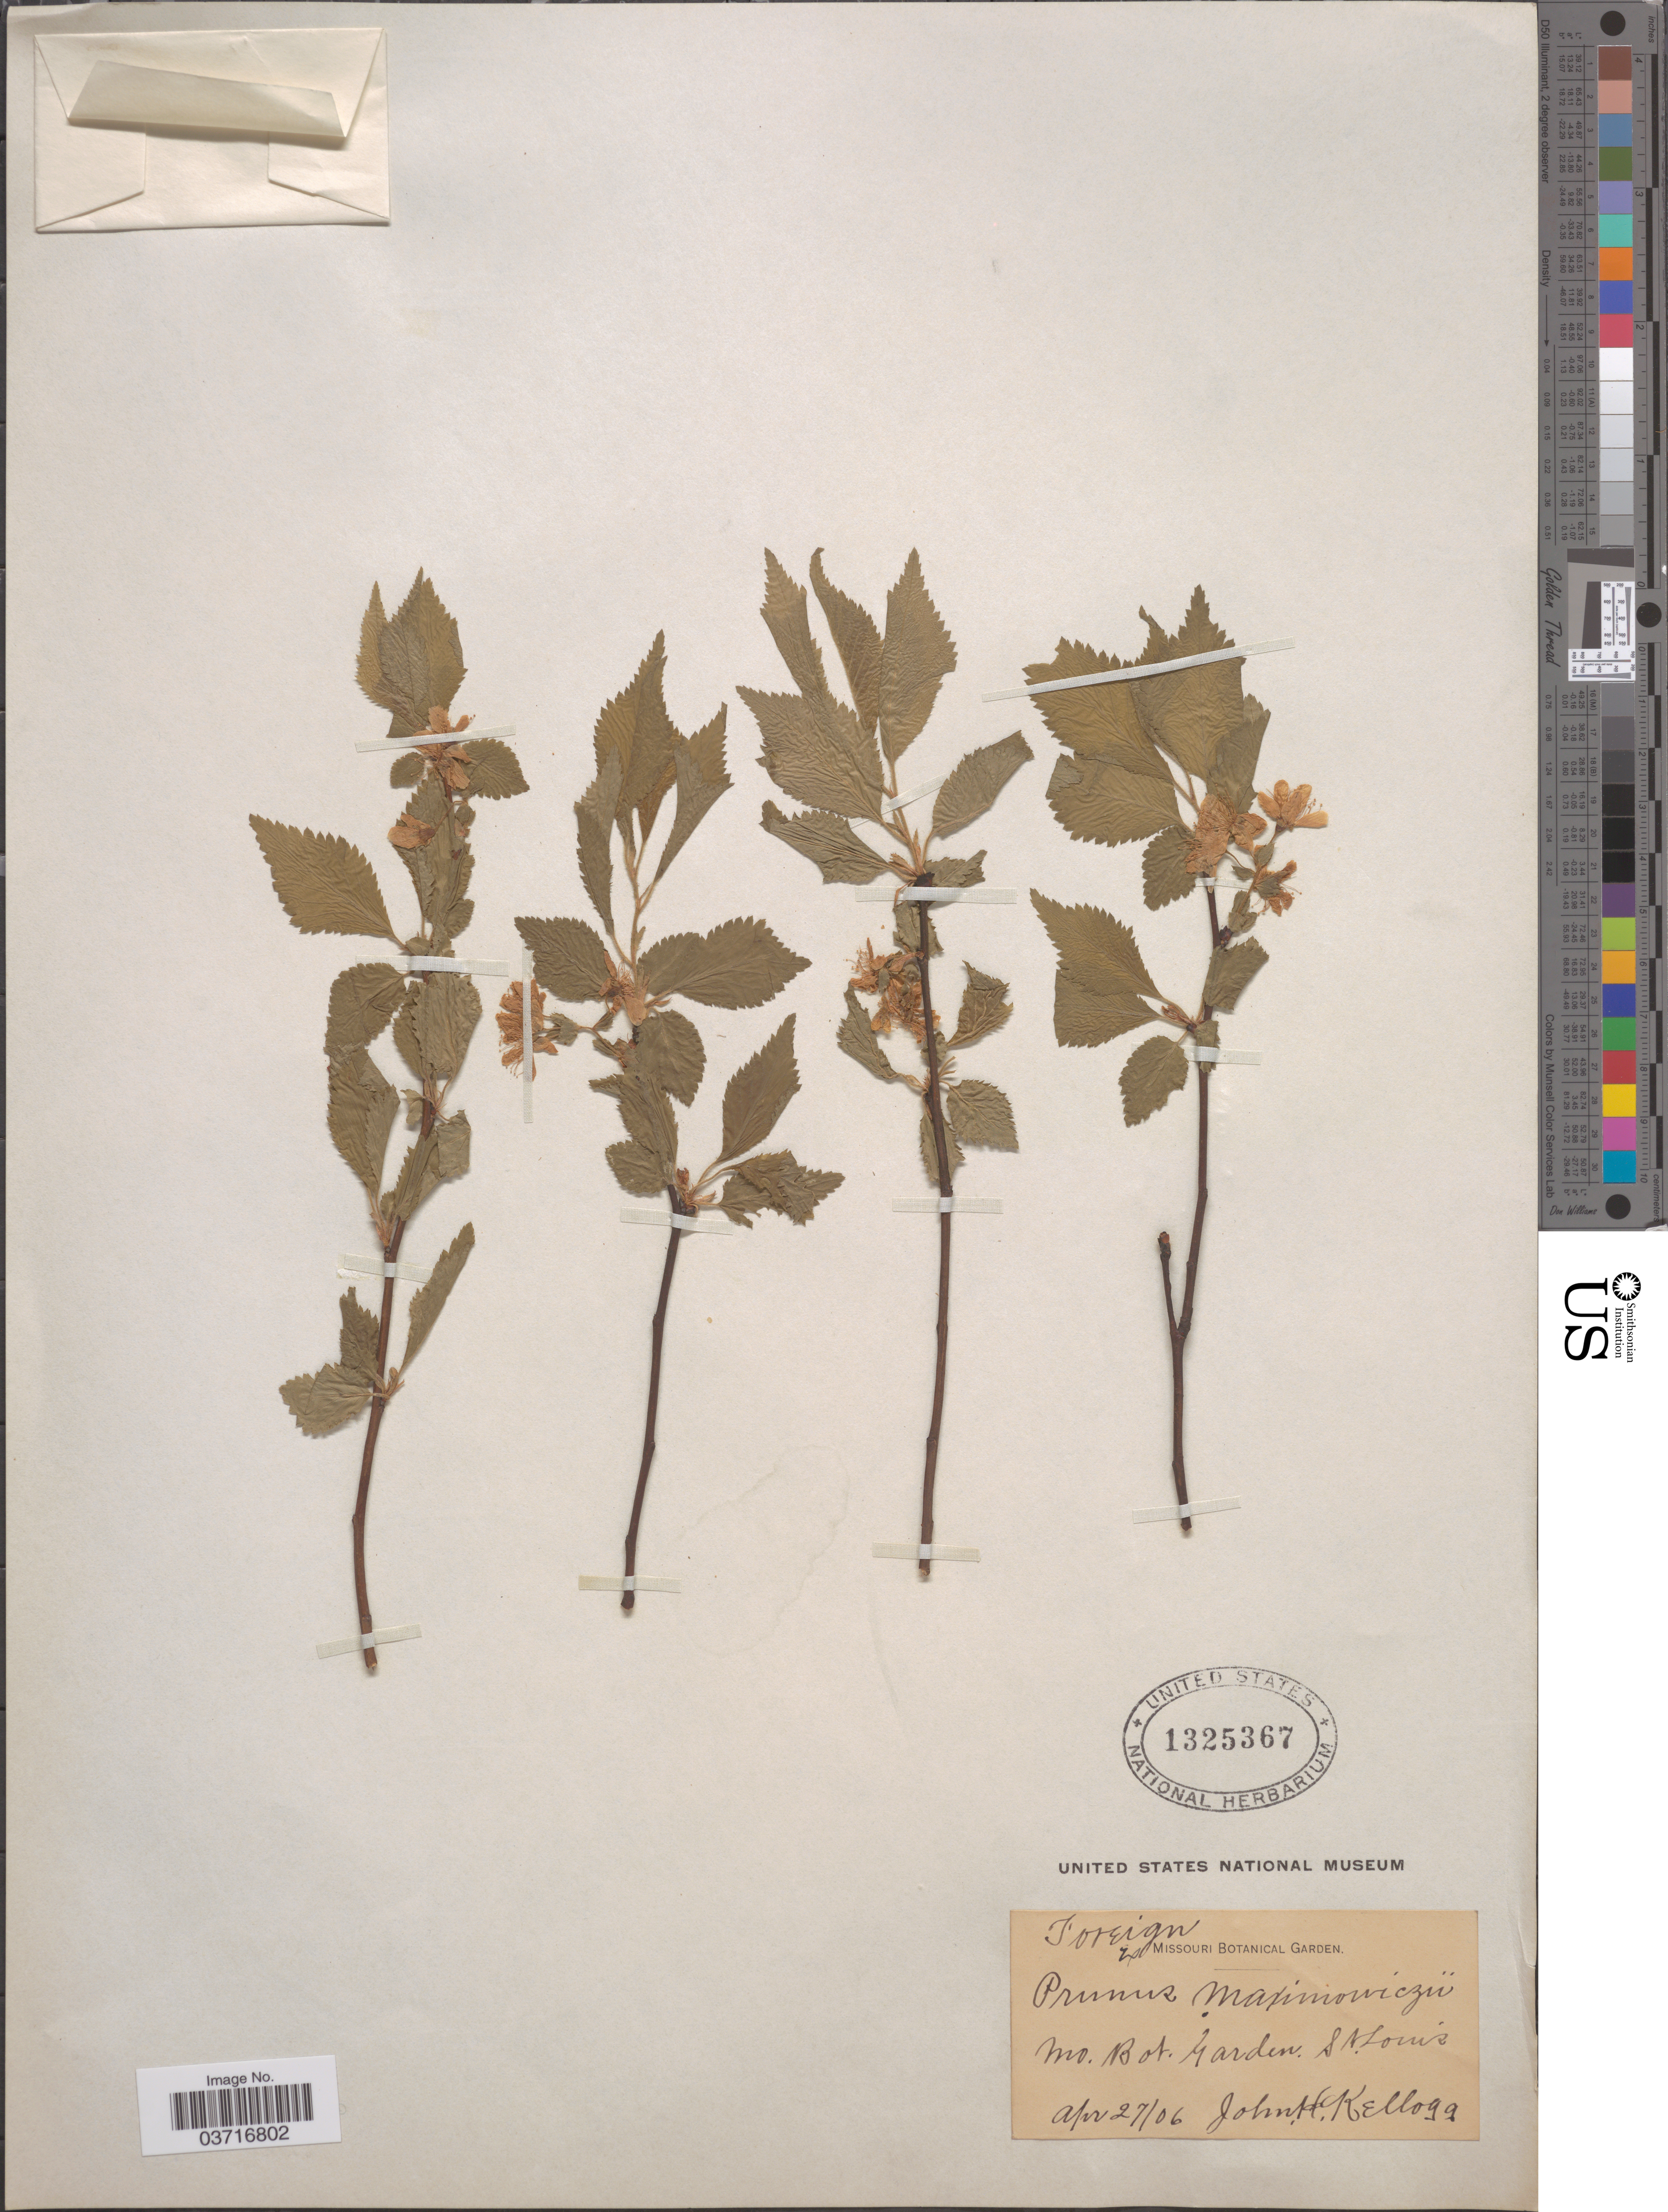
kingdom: Plantae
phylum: Tracheophyta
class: Magnoliopsida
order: Rosales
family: Rosaceae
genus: Prunus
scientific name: Prunus maximowiczii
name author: Rupr.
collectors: J. H. Kellogg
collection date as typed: Transcribed d/m/y: 27/4/6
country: United States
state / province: Missouri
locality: Bot. Garden. St. Louis.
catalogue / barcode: US 1325367